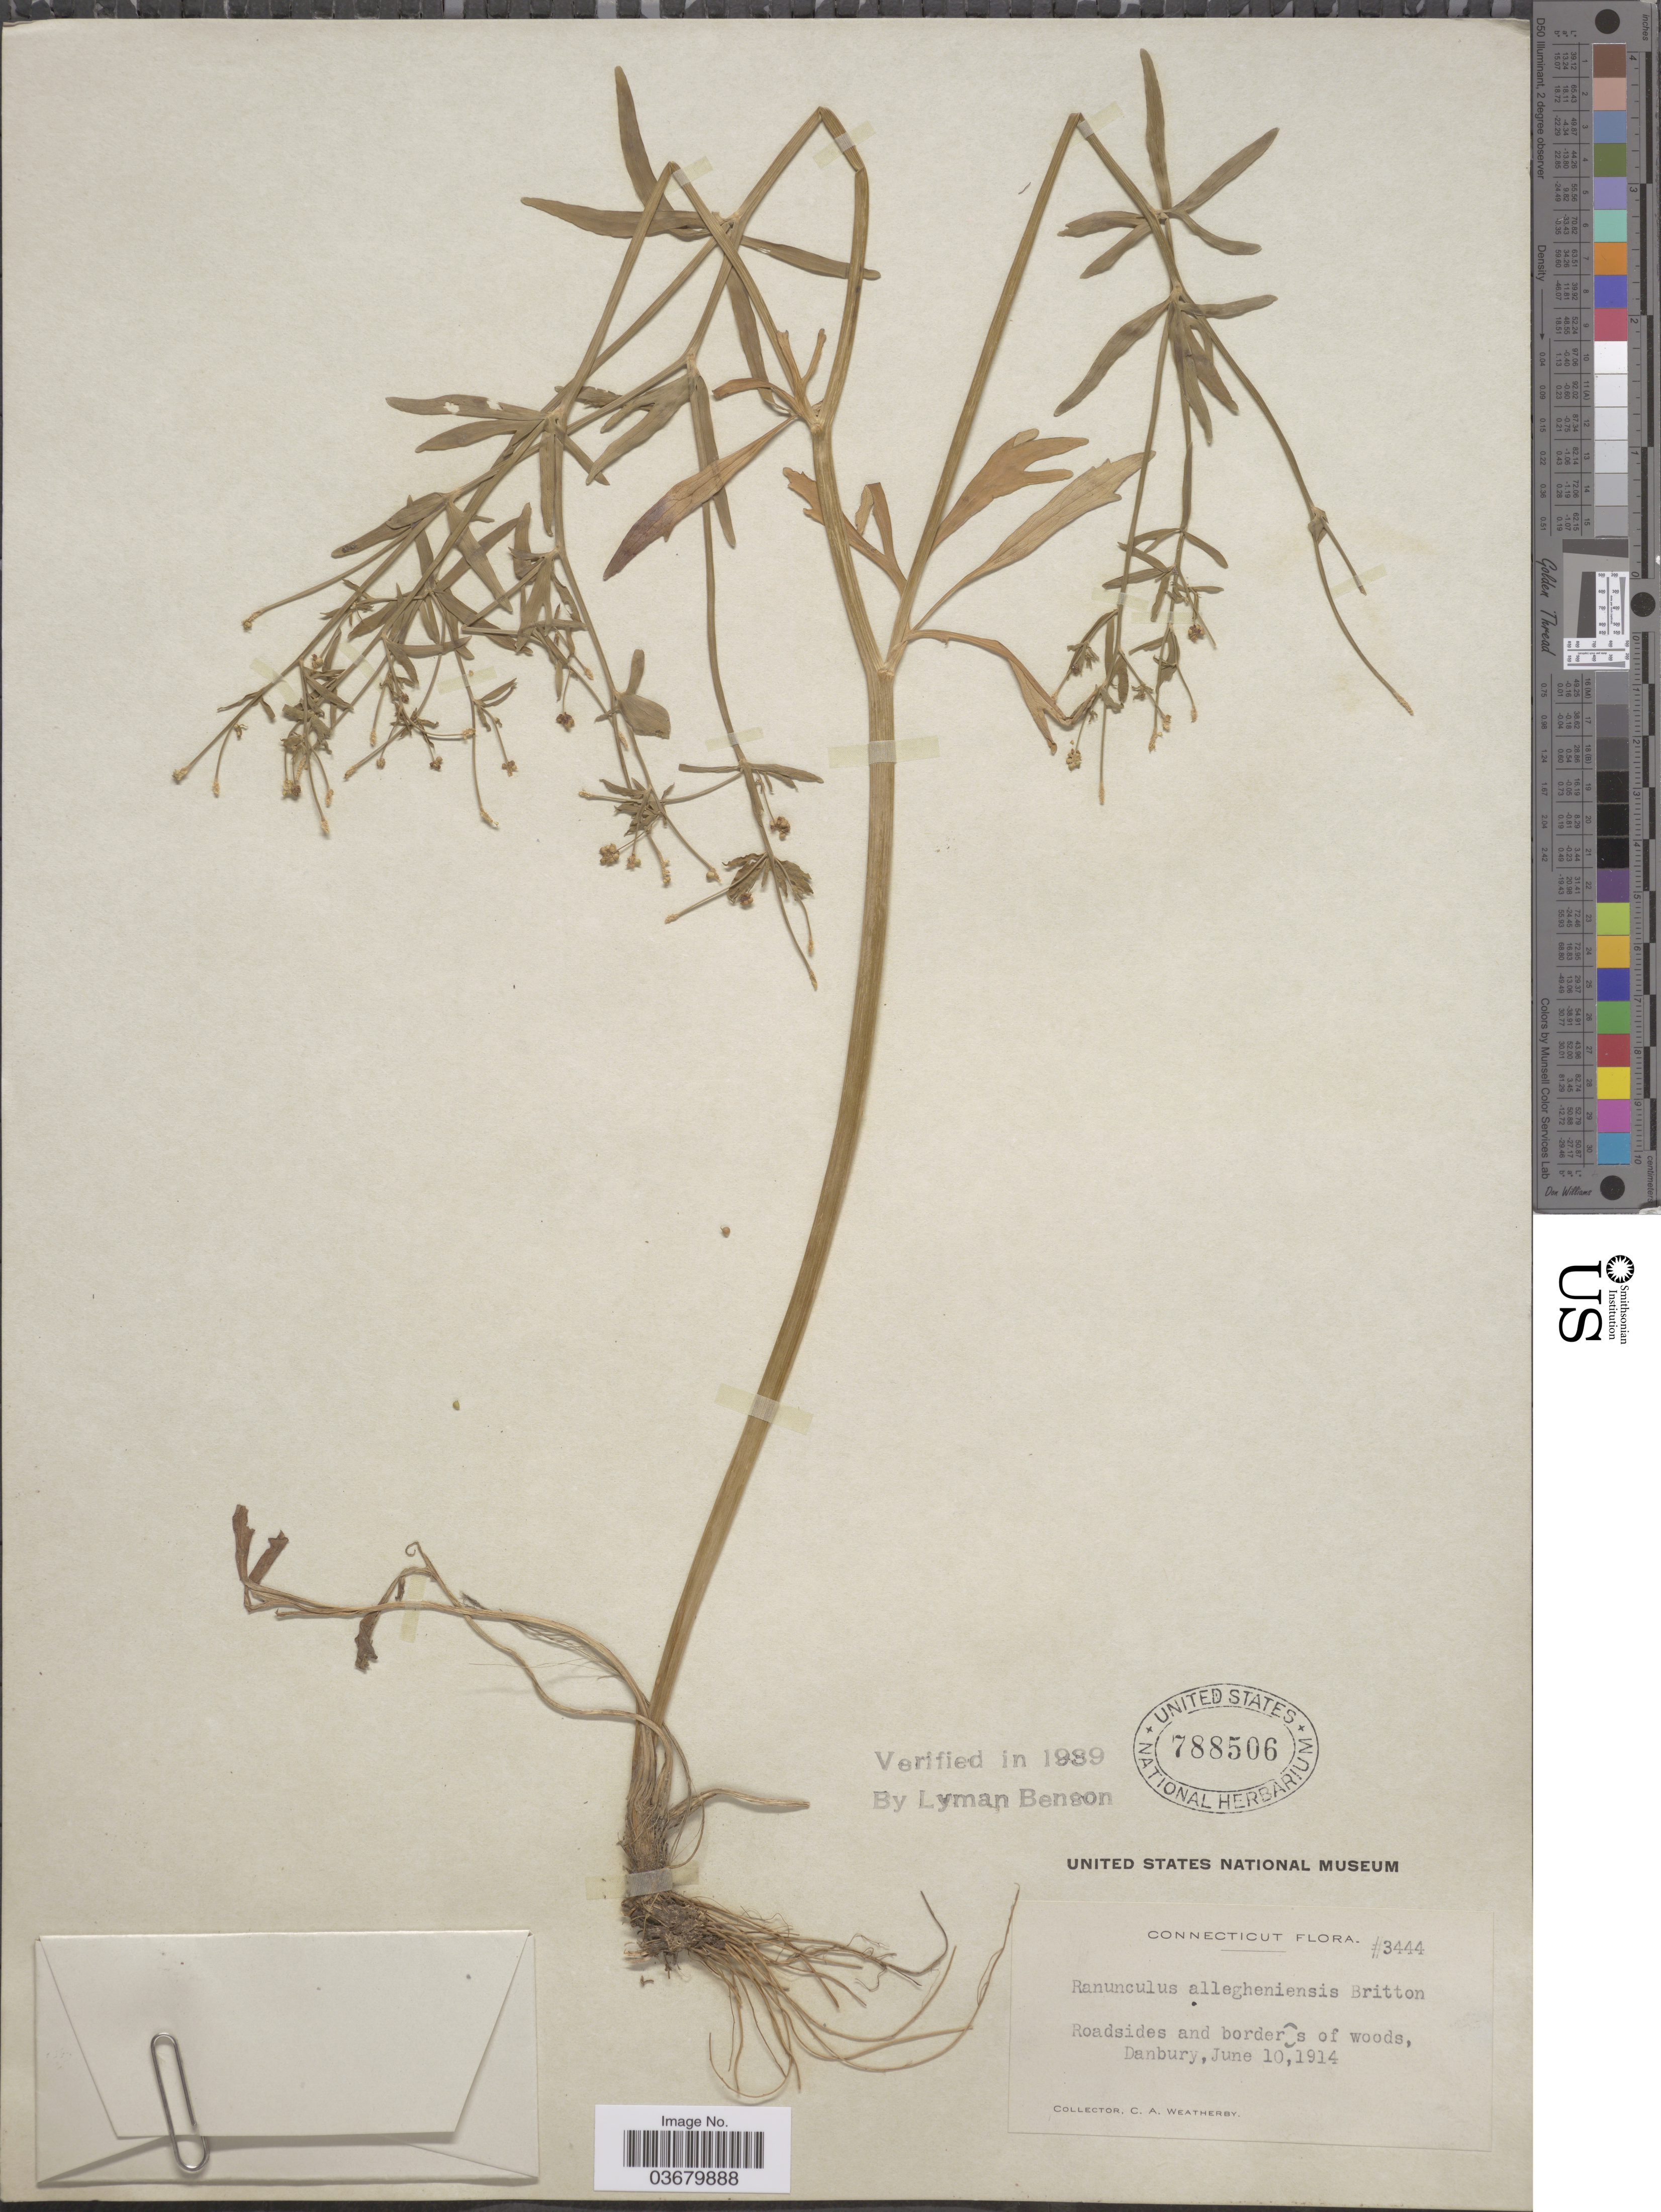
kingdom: Plantae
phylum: Tracheophyta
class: Magnoliopsida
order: Ranunculales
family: Ranunculaceae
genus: Ranunculus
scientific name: Ranunculus allegheniensis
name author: Britton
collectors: C. A. Weatherby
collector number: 3444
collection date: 1914-06-10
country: United States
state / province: Connecticut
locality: Danbury.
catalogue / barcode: US 788506